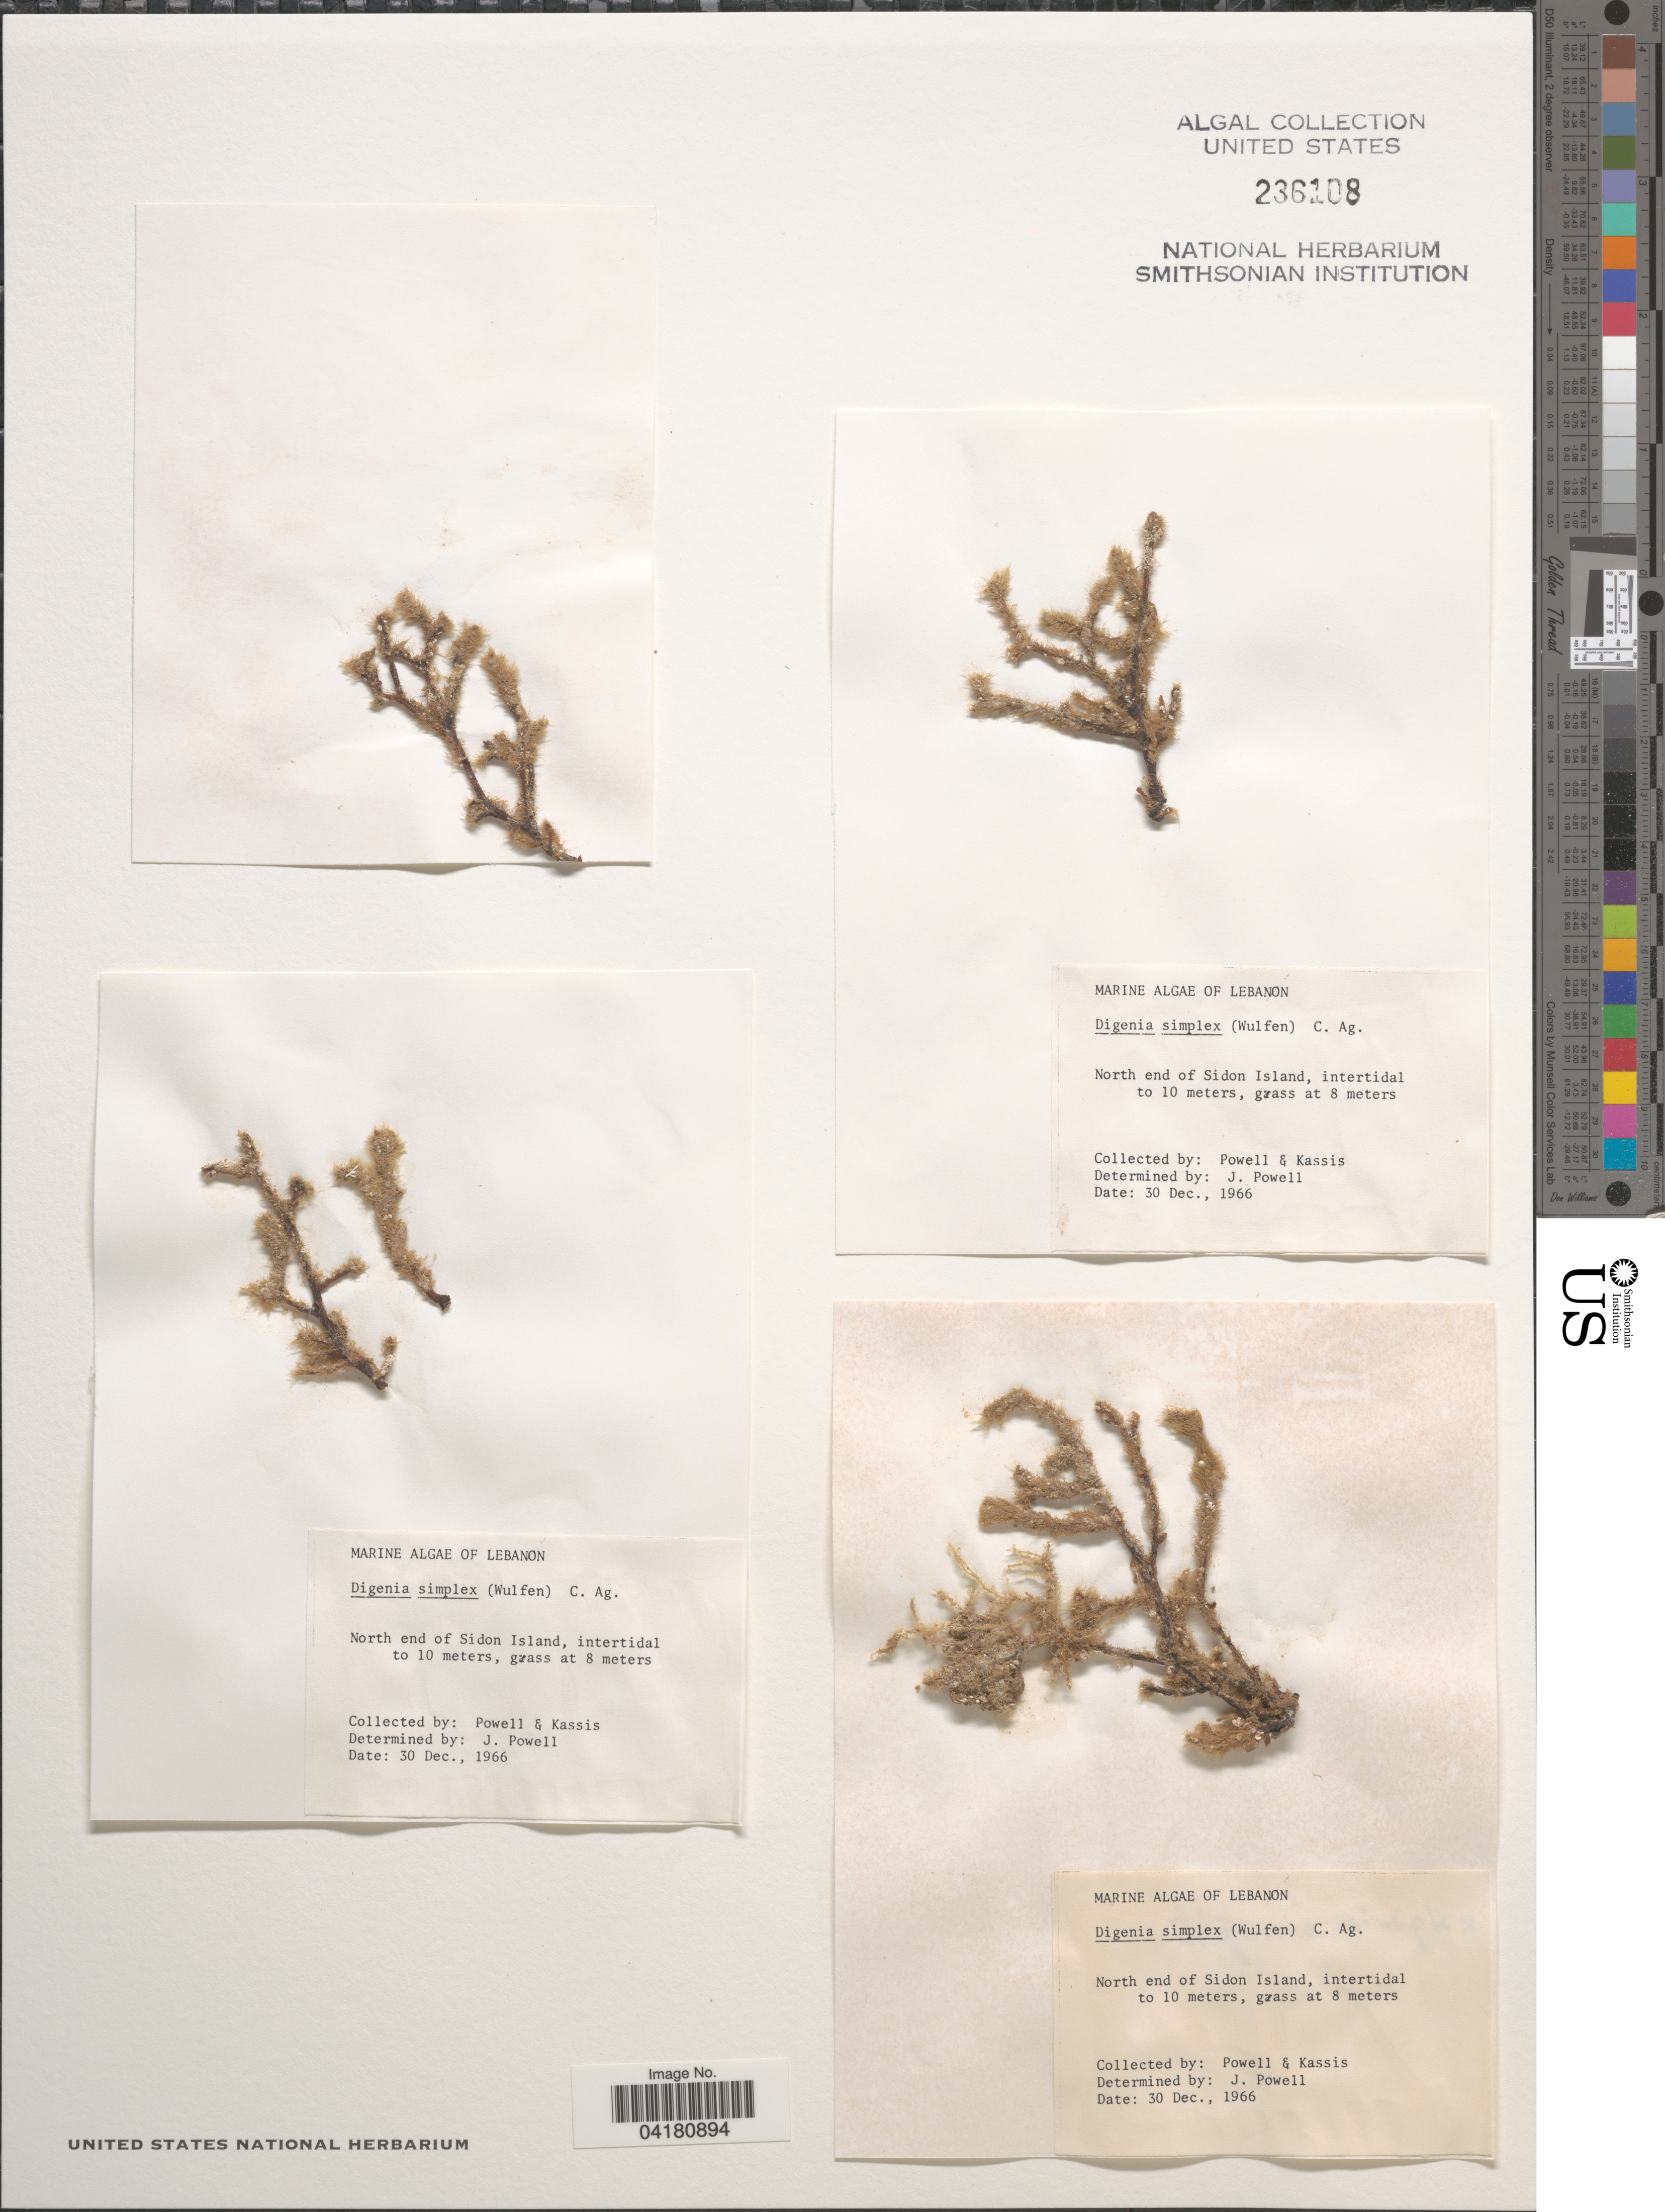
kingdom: Plantae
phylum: Rhodophyta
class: Florideophyceae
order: Ceramiales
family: Rhodomelaceae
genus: Digenea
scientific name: Digenea simplex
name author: (Wulfen) C. Agardh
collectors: -. Powell & Kassis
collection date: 1966-12-30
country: Lebanon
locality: North end of Sidon Island, intertidal to 10 meters.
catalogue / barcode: US 236108